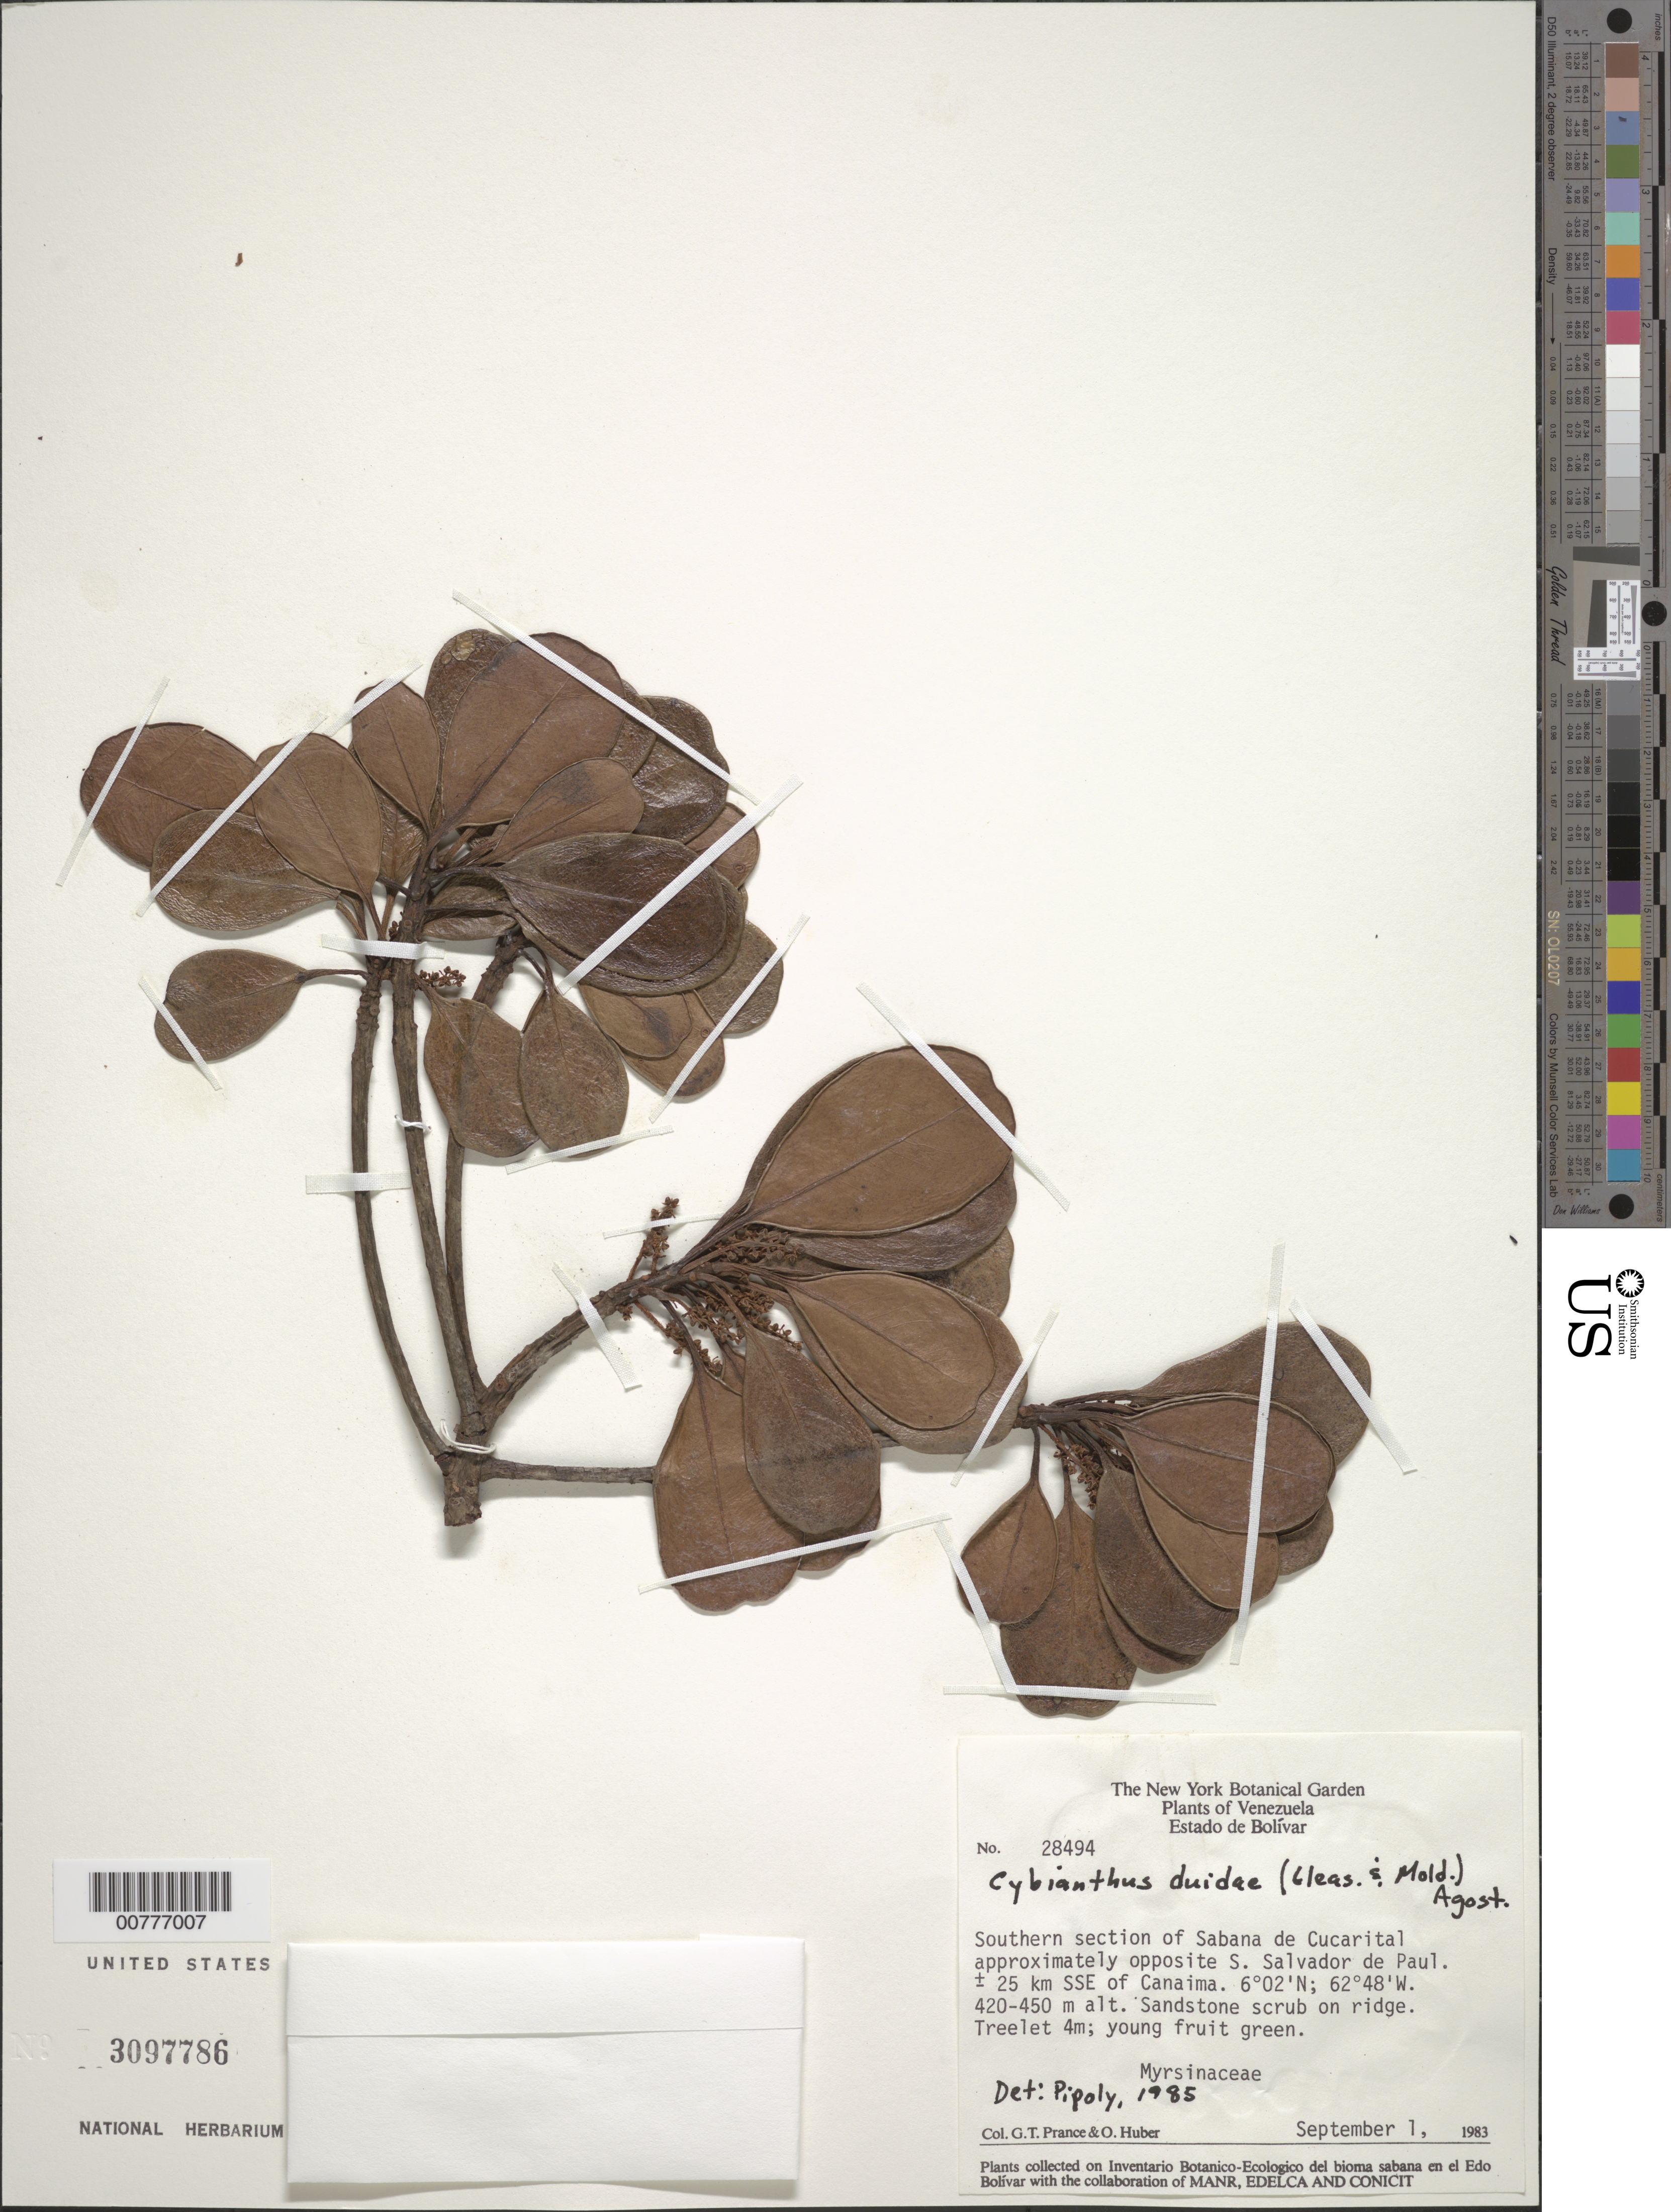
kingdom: Plantae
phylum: Tracheophyta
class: Magnoliopsida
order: Ericales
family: Primulaceae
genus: Cybianthus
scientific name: Cybianthus duidae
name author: (Gleason & Moldenke) G. Agostini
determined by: Pipoly, J. J., III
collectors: G. T. Prance & O. Huber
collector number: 28494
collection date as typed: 1-Sep-83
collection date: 1983-09-01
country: Venezuela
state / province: Bolívar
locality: Sabana de Cucarital, opposite S. Salvador de Paul, ± 25 km SSE of Canaima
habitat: Sandstone scrub on ridge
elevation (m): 420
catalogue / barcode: US 3097786